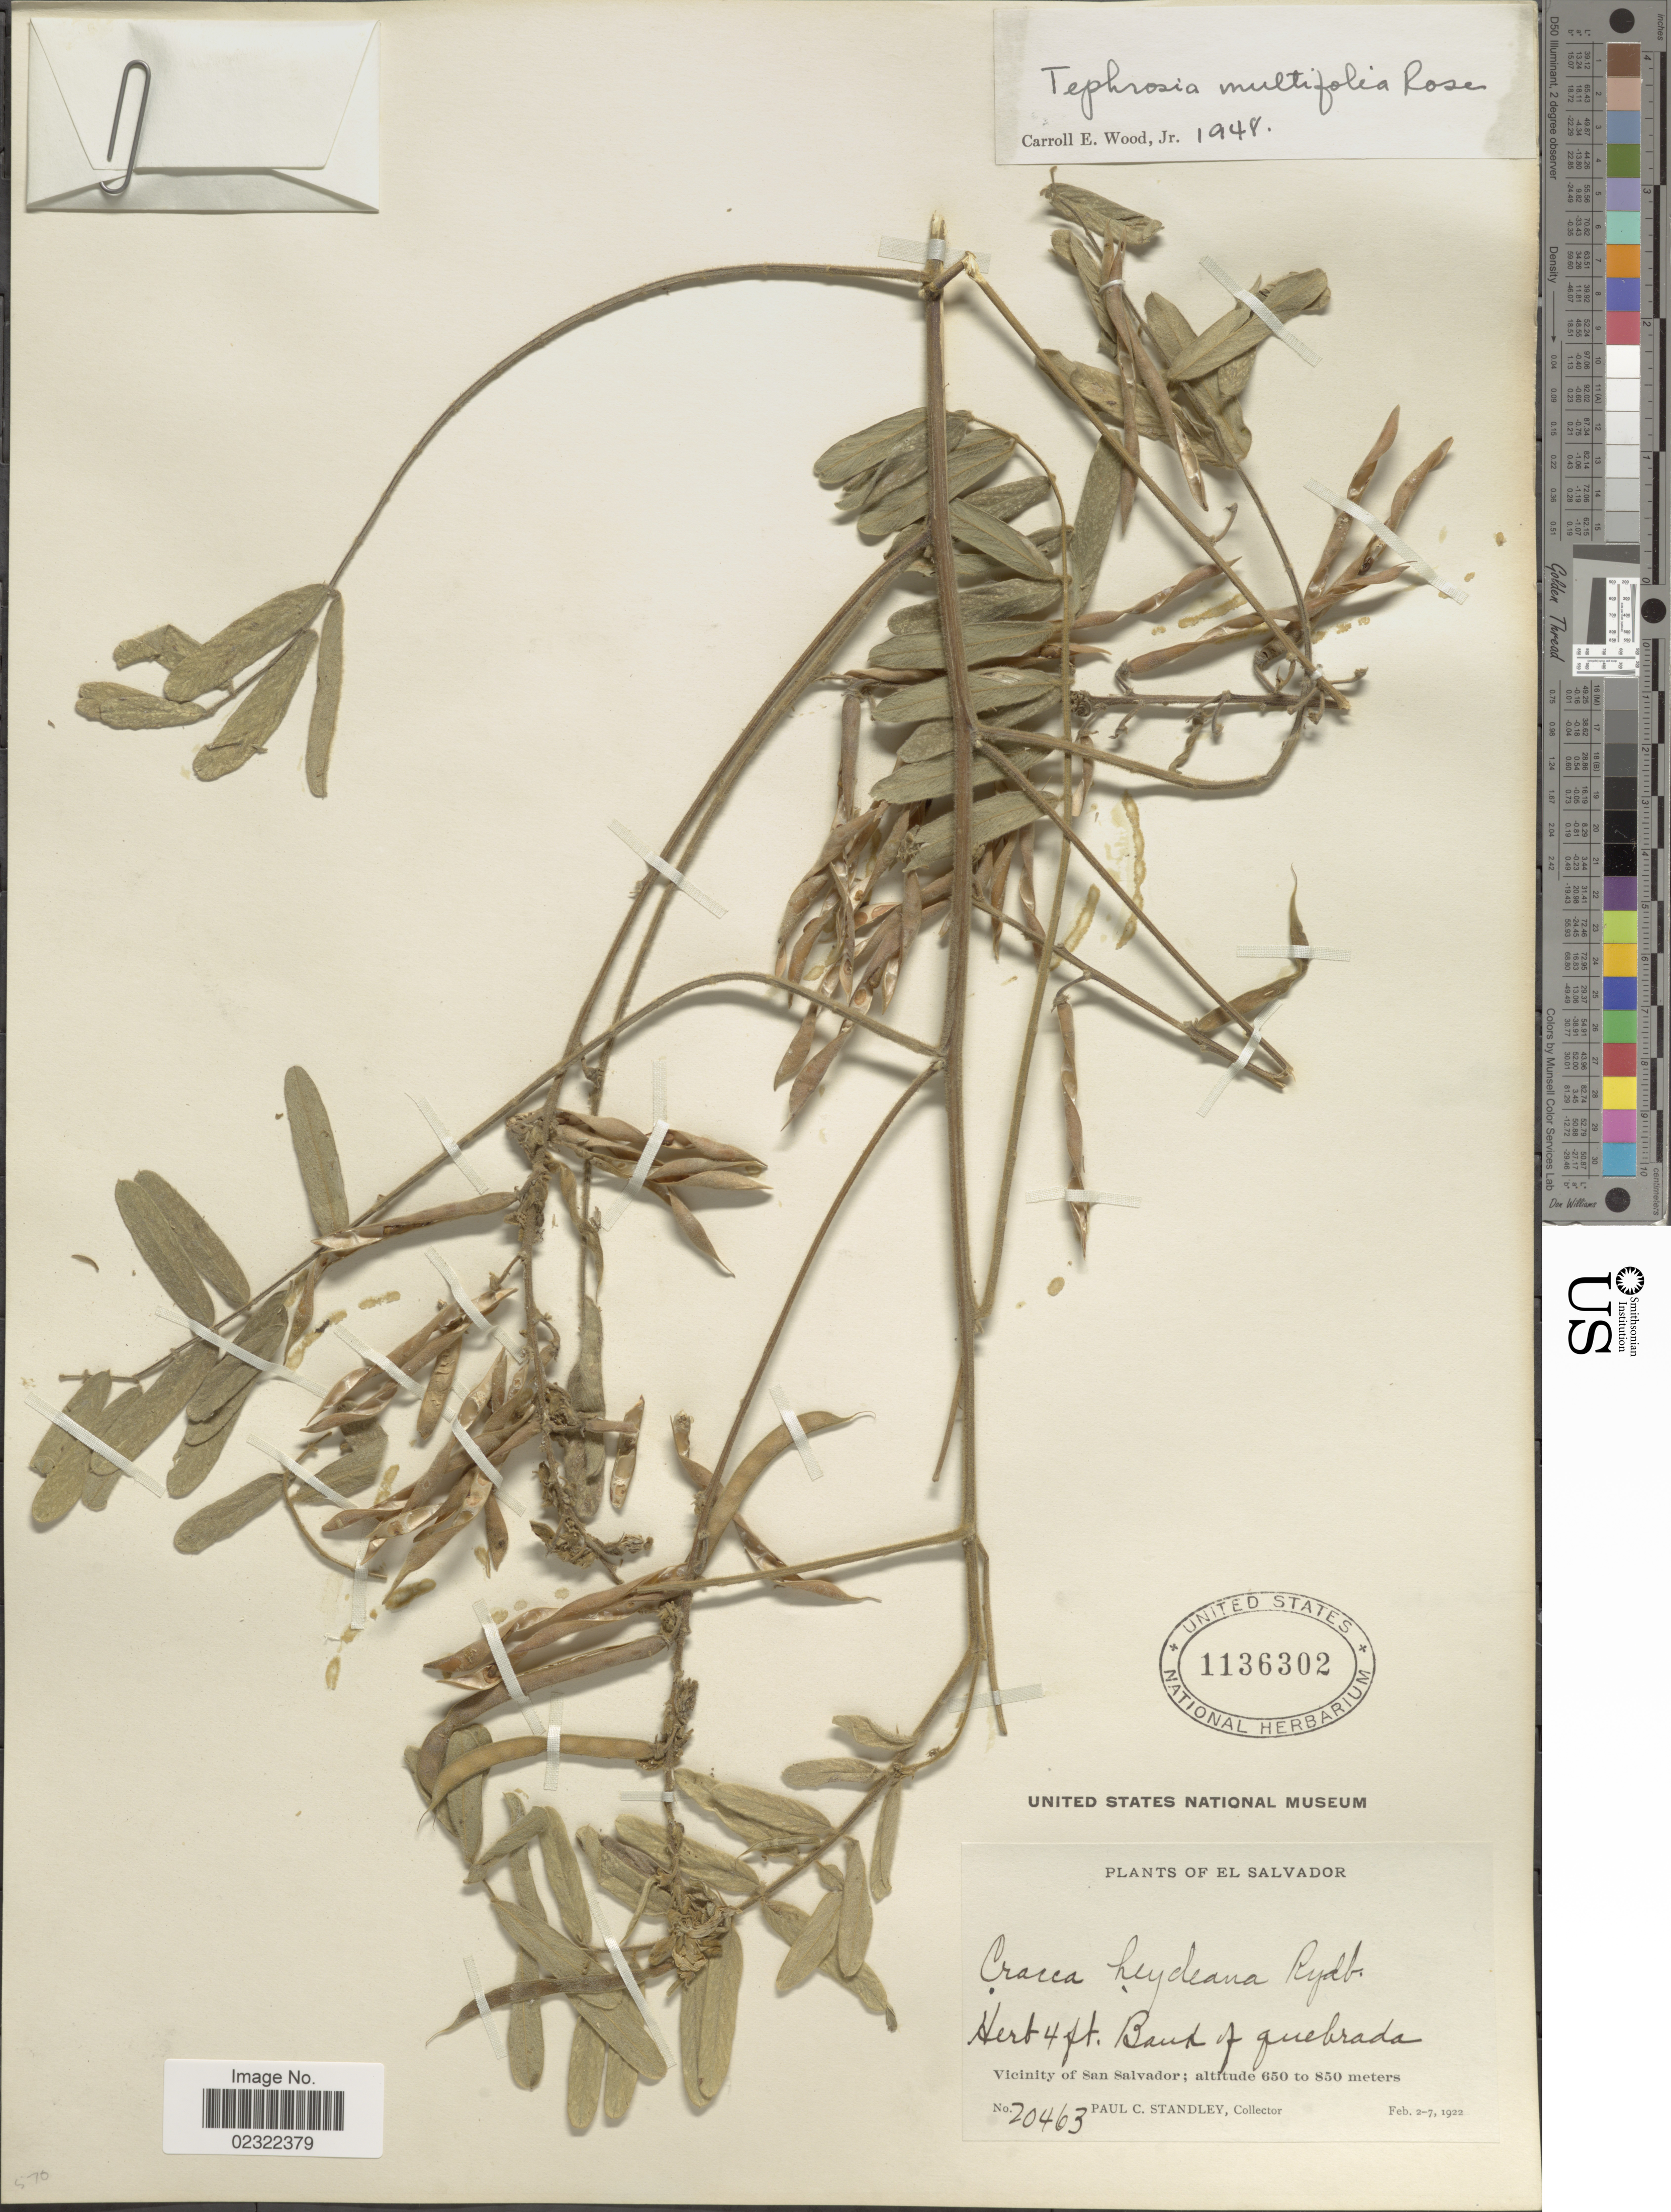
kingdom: Plantae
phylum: Tracheophyta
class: Magnoliopsida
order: Fabales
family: Fabaceae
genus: Tephrosia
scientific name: Tephrosia multifolia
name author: Rose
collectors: P. C. Standley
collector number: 20463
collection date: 1922-02-02/1922-02-07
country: El Salvador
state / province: San Salvador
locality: Vicinity of San Salvador.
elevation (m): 650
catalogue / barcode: US 1136302